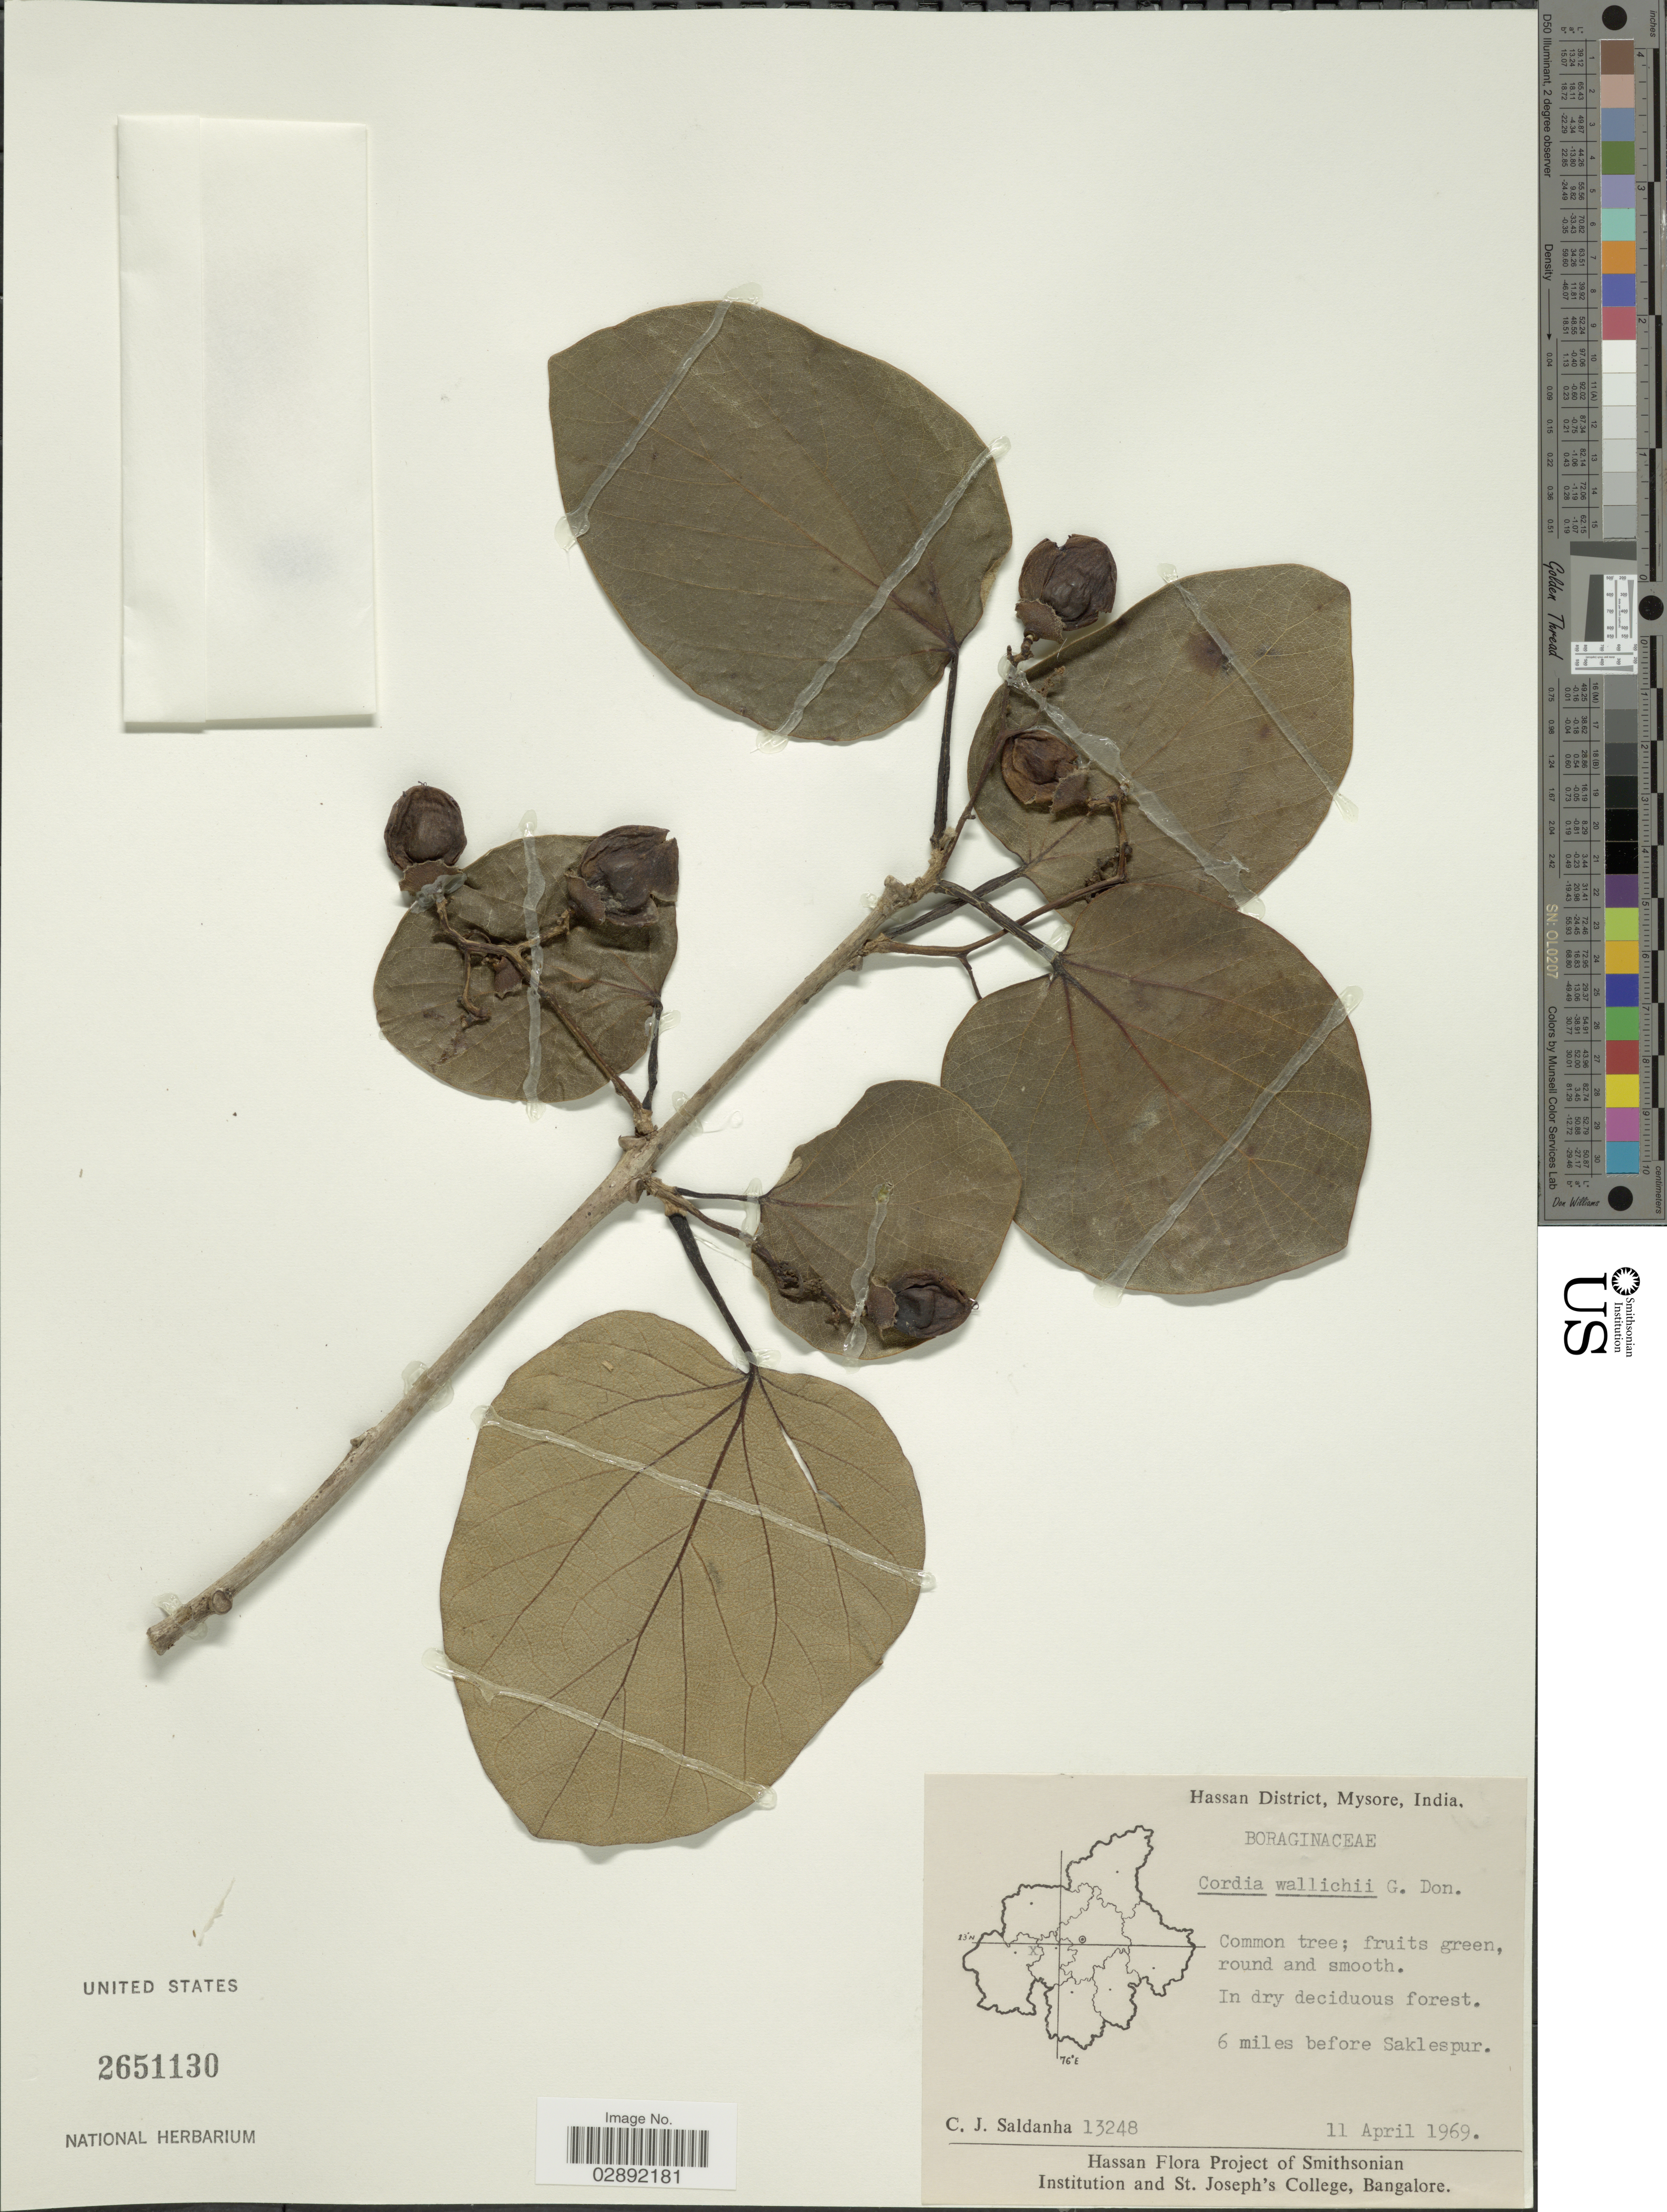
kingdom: Plantae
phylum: Tracheophyta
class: Magnoliopsida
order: Boraginales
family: Cordiaceae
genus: Cordia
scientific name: Cordia wallichii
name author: G. Don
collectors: C. J. Saldanha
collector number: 13248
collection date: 1969-04-11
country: India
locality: Hassan District, Mysore. 6 miles before Saklespur.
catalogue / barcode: US 2651130